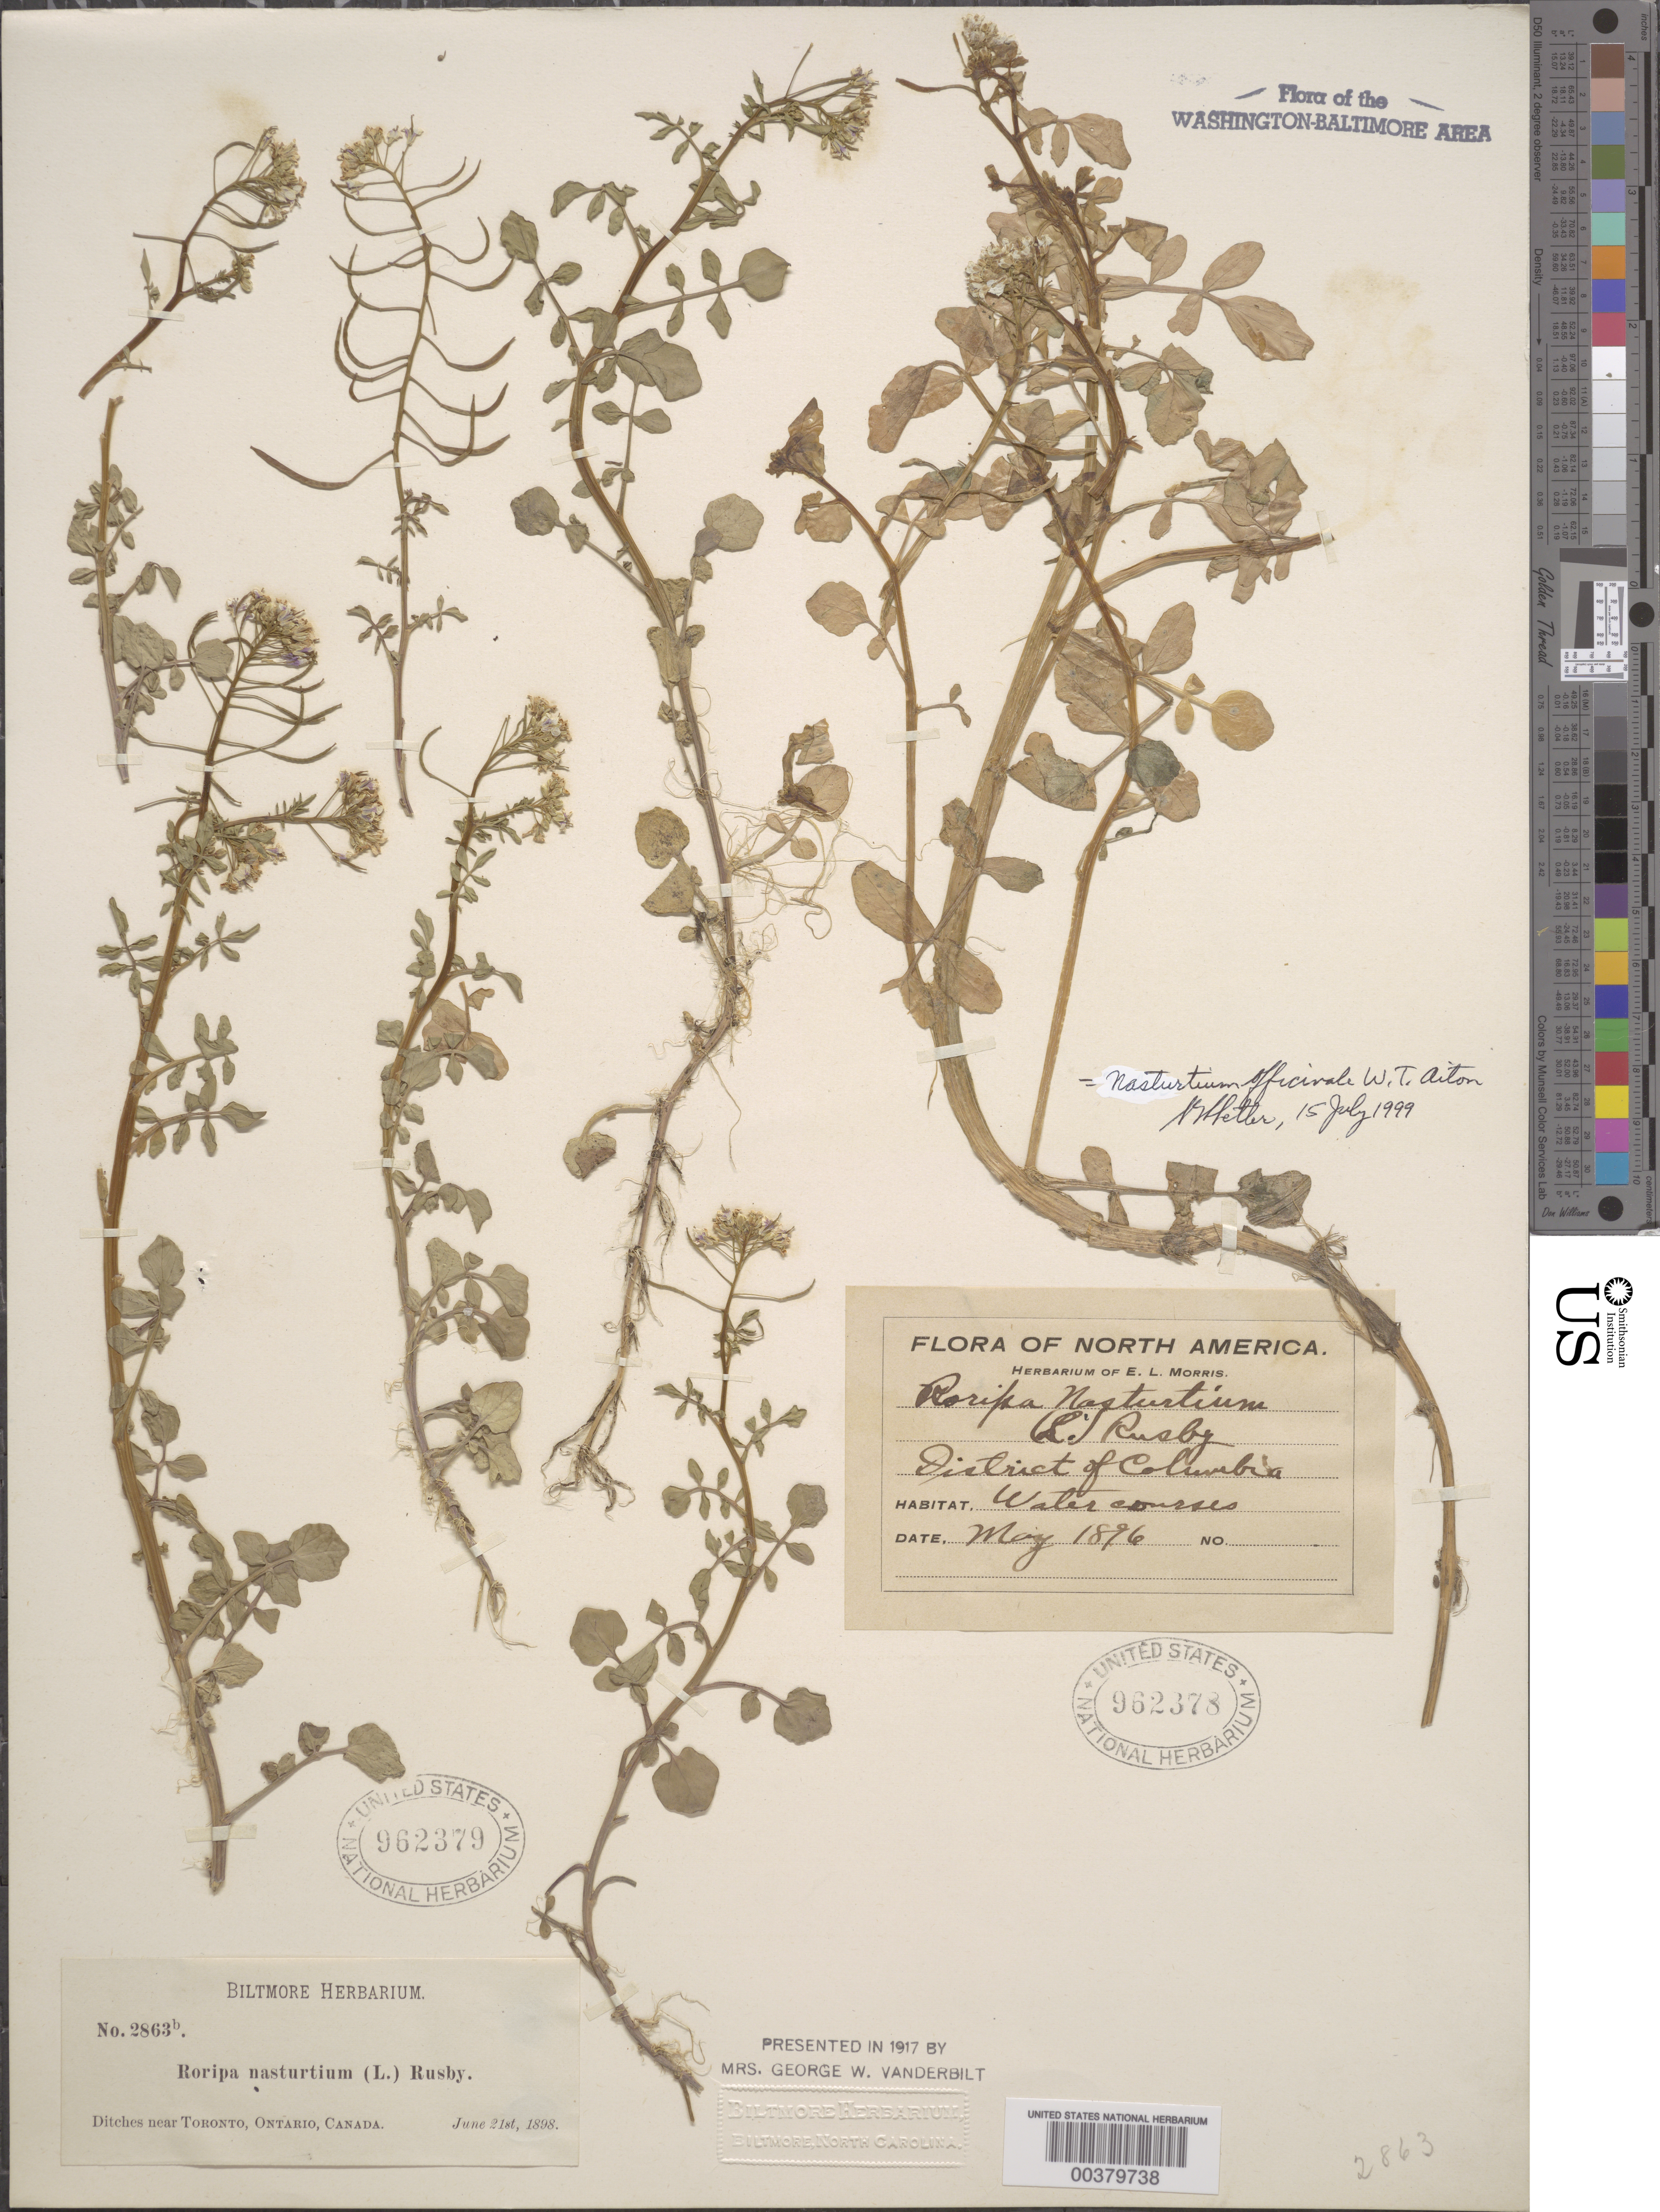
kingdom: Plantae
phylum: Tracheophyta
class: Magnoliopsida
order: Brassicales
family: Brassicaceae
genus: Nasturtium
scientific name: Nasturtium officinale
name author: R. Br.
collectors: E. L. Morris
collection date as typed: May 1896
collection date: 1896-05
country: United States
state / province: District of Columbia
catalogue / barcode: US 962378